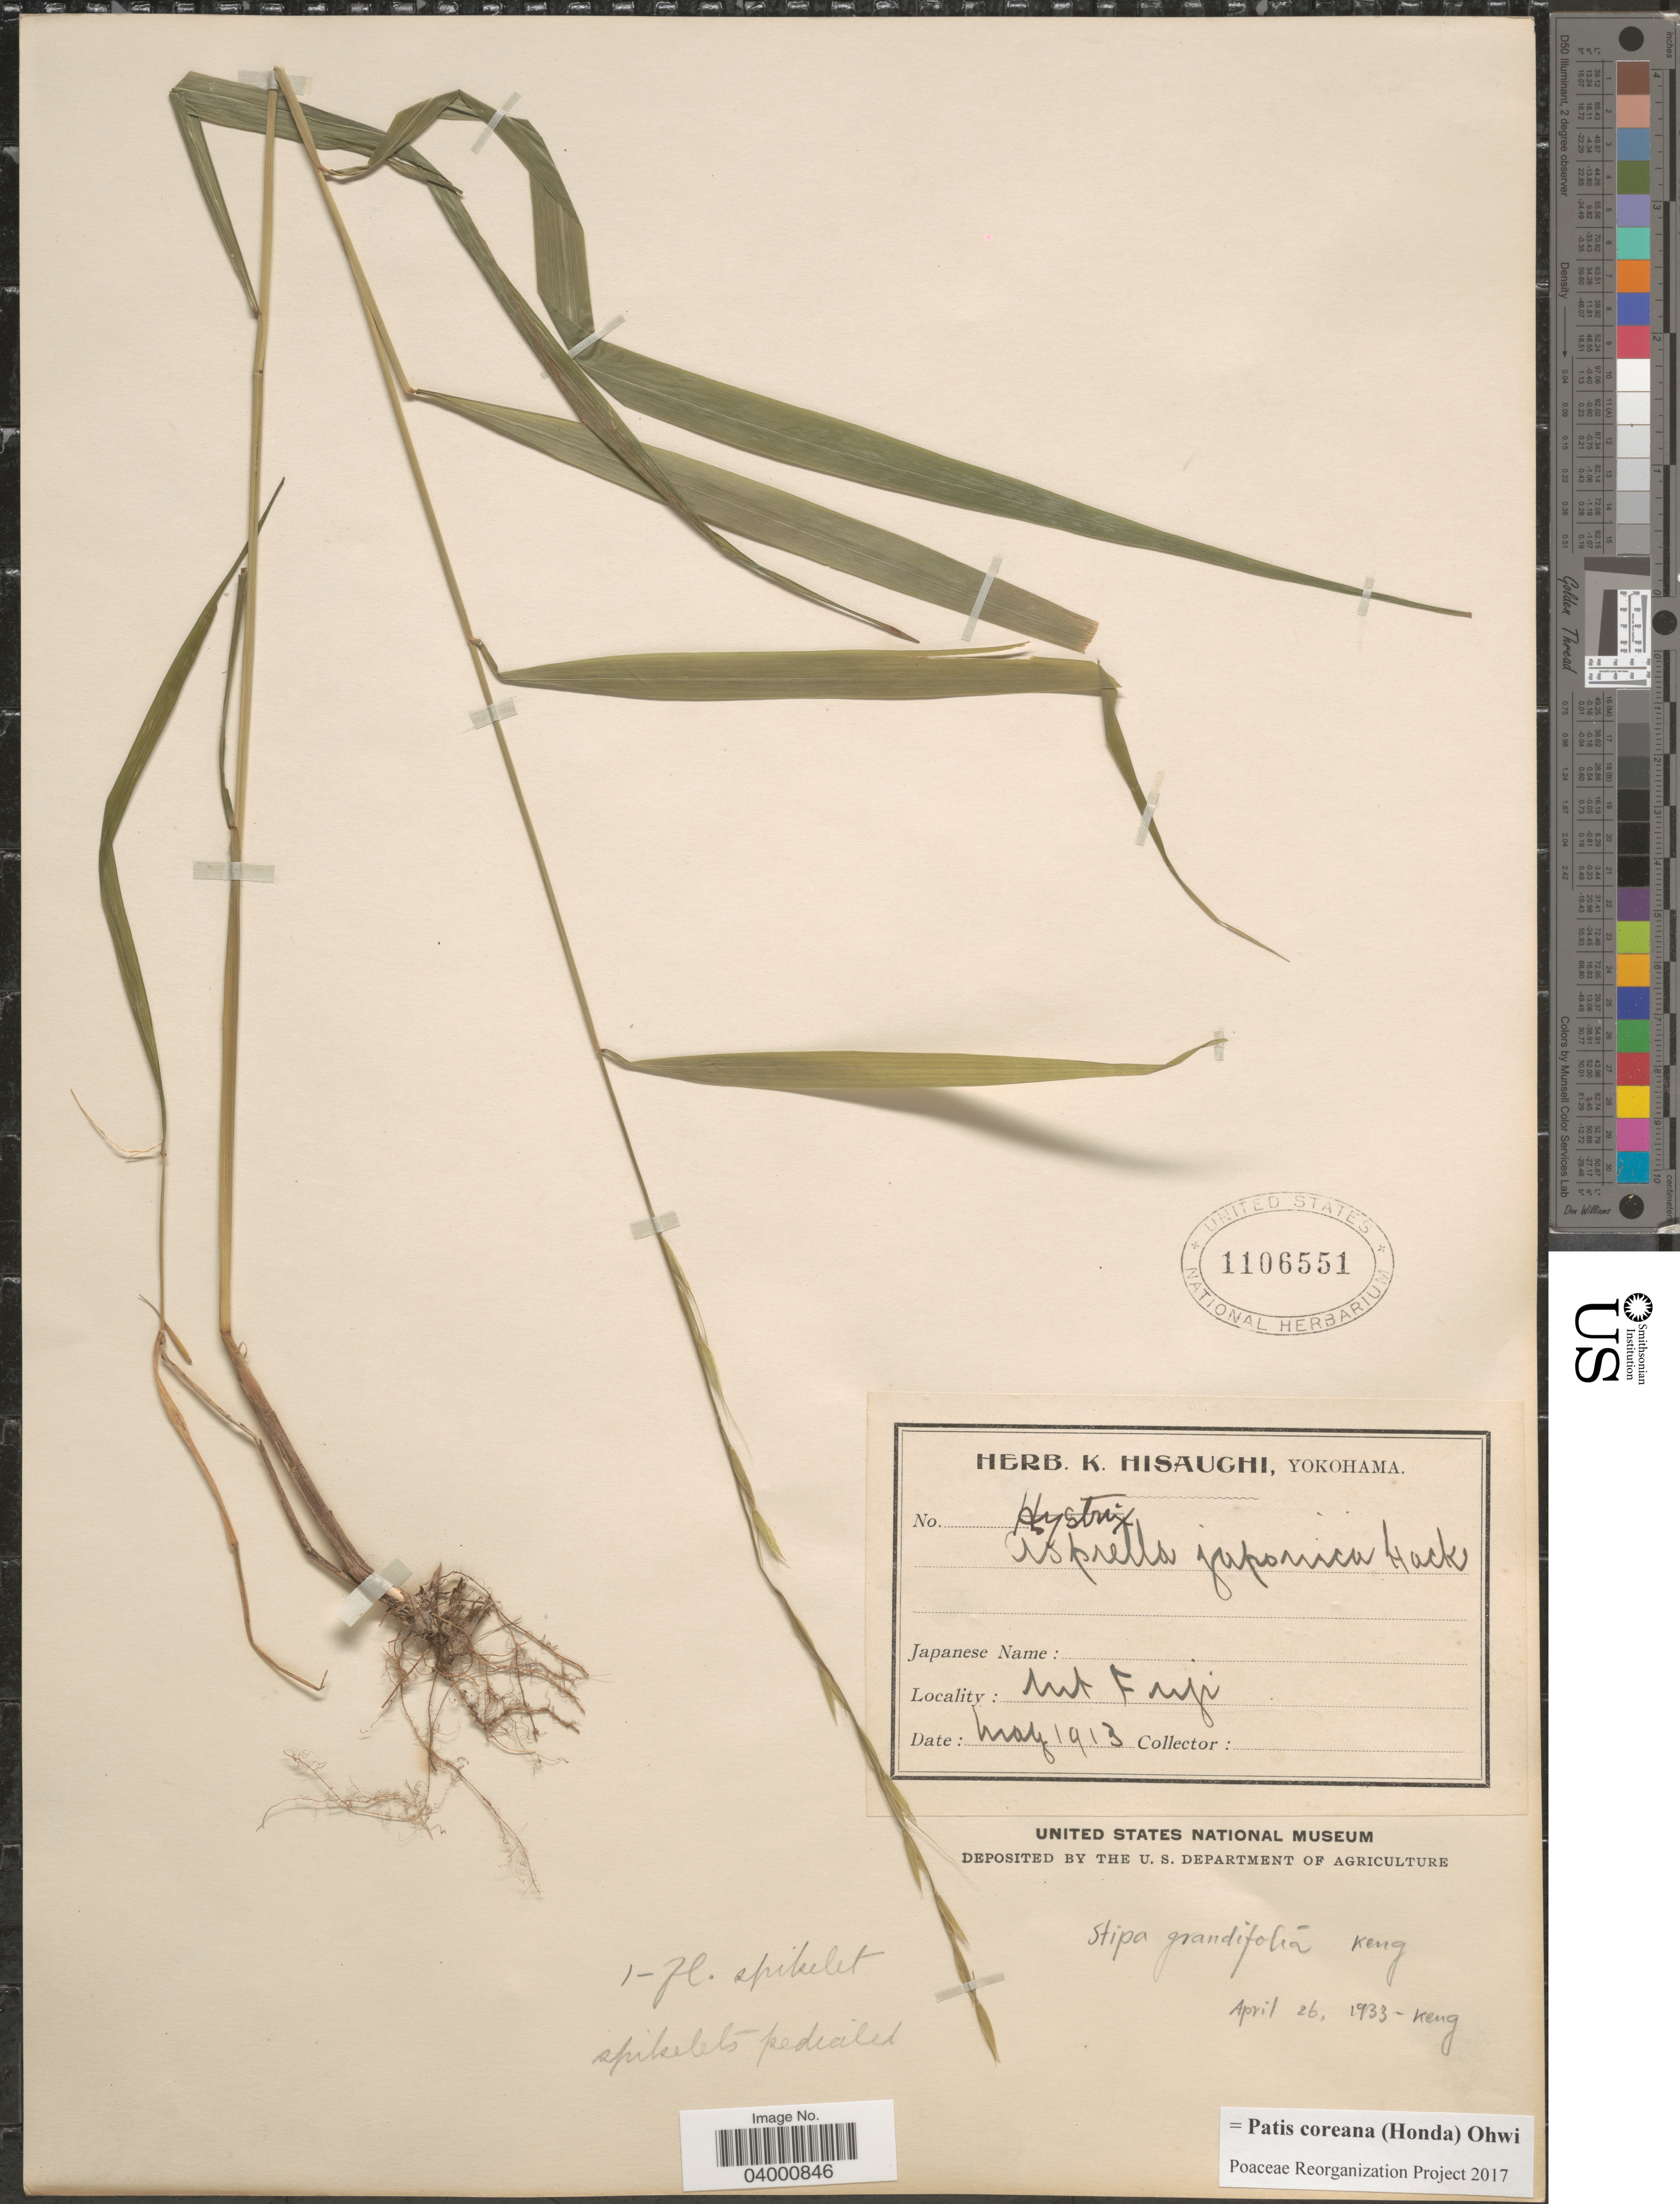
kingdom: Plantae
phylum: Tracheophyta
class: Liliopsida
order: Poales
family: Poaceae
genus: Patis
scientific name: Patis coreana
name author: (Honda) Ohwi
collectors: ex herb. Hisaughi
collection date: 1913-05/1933-04-26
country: Japan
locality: Mt. Fuji.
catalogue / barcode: US 1106551